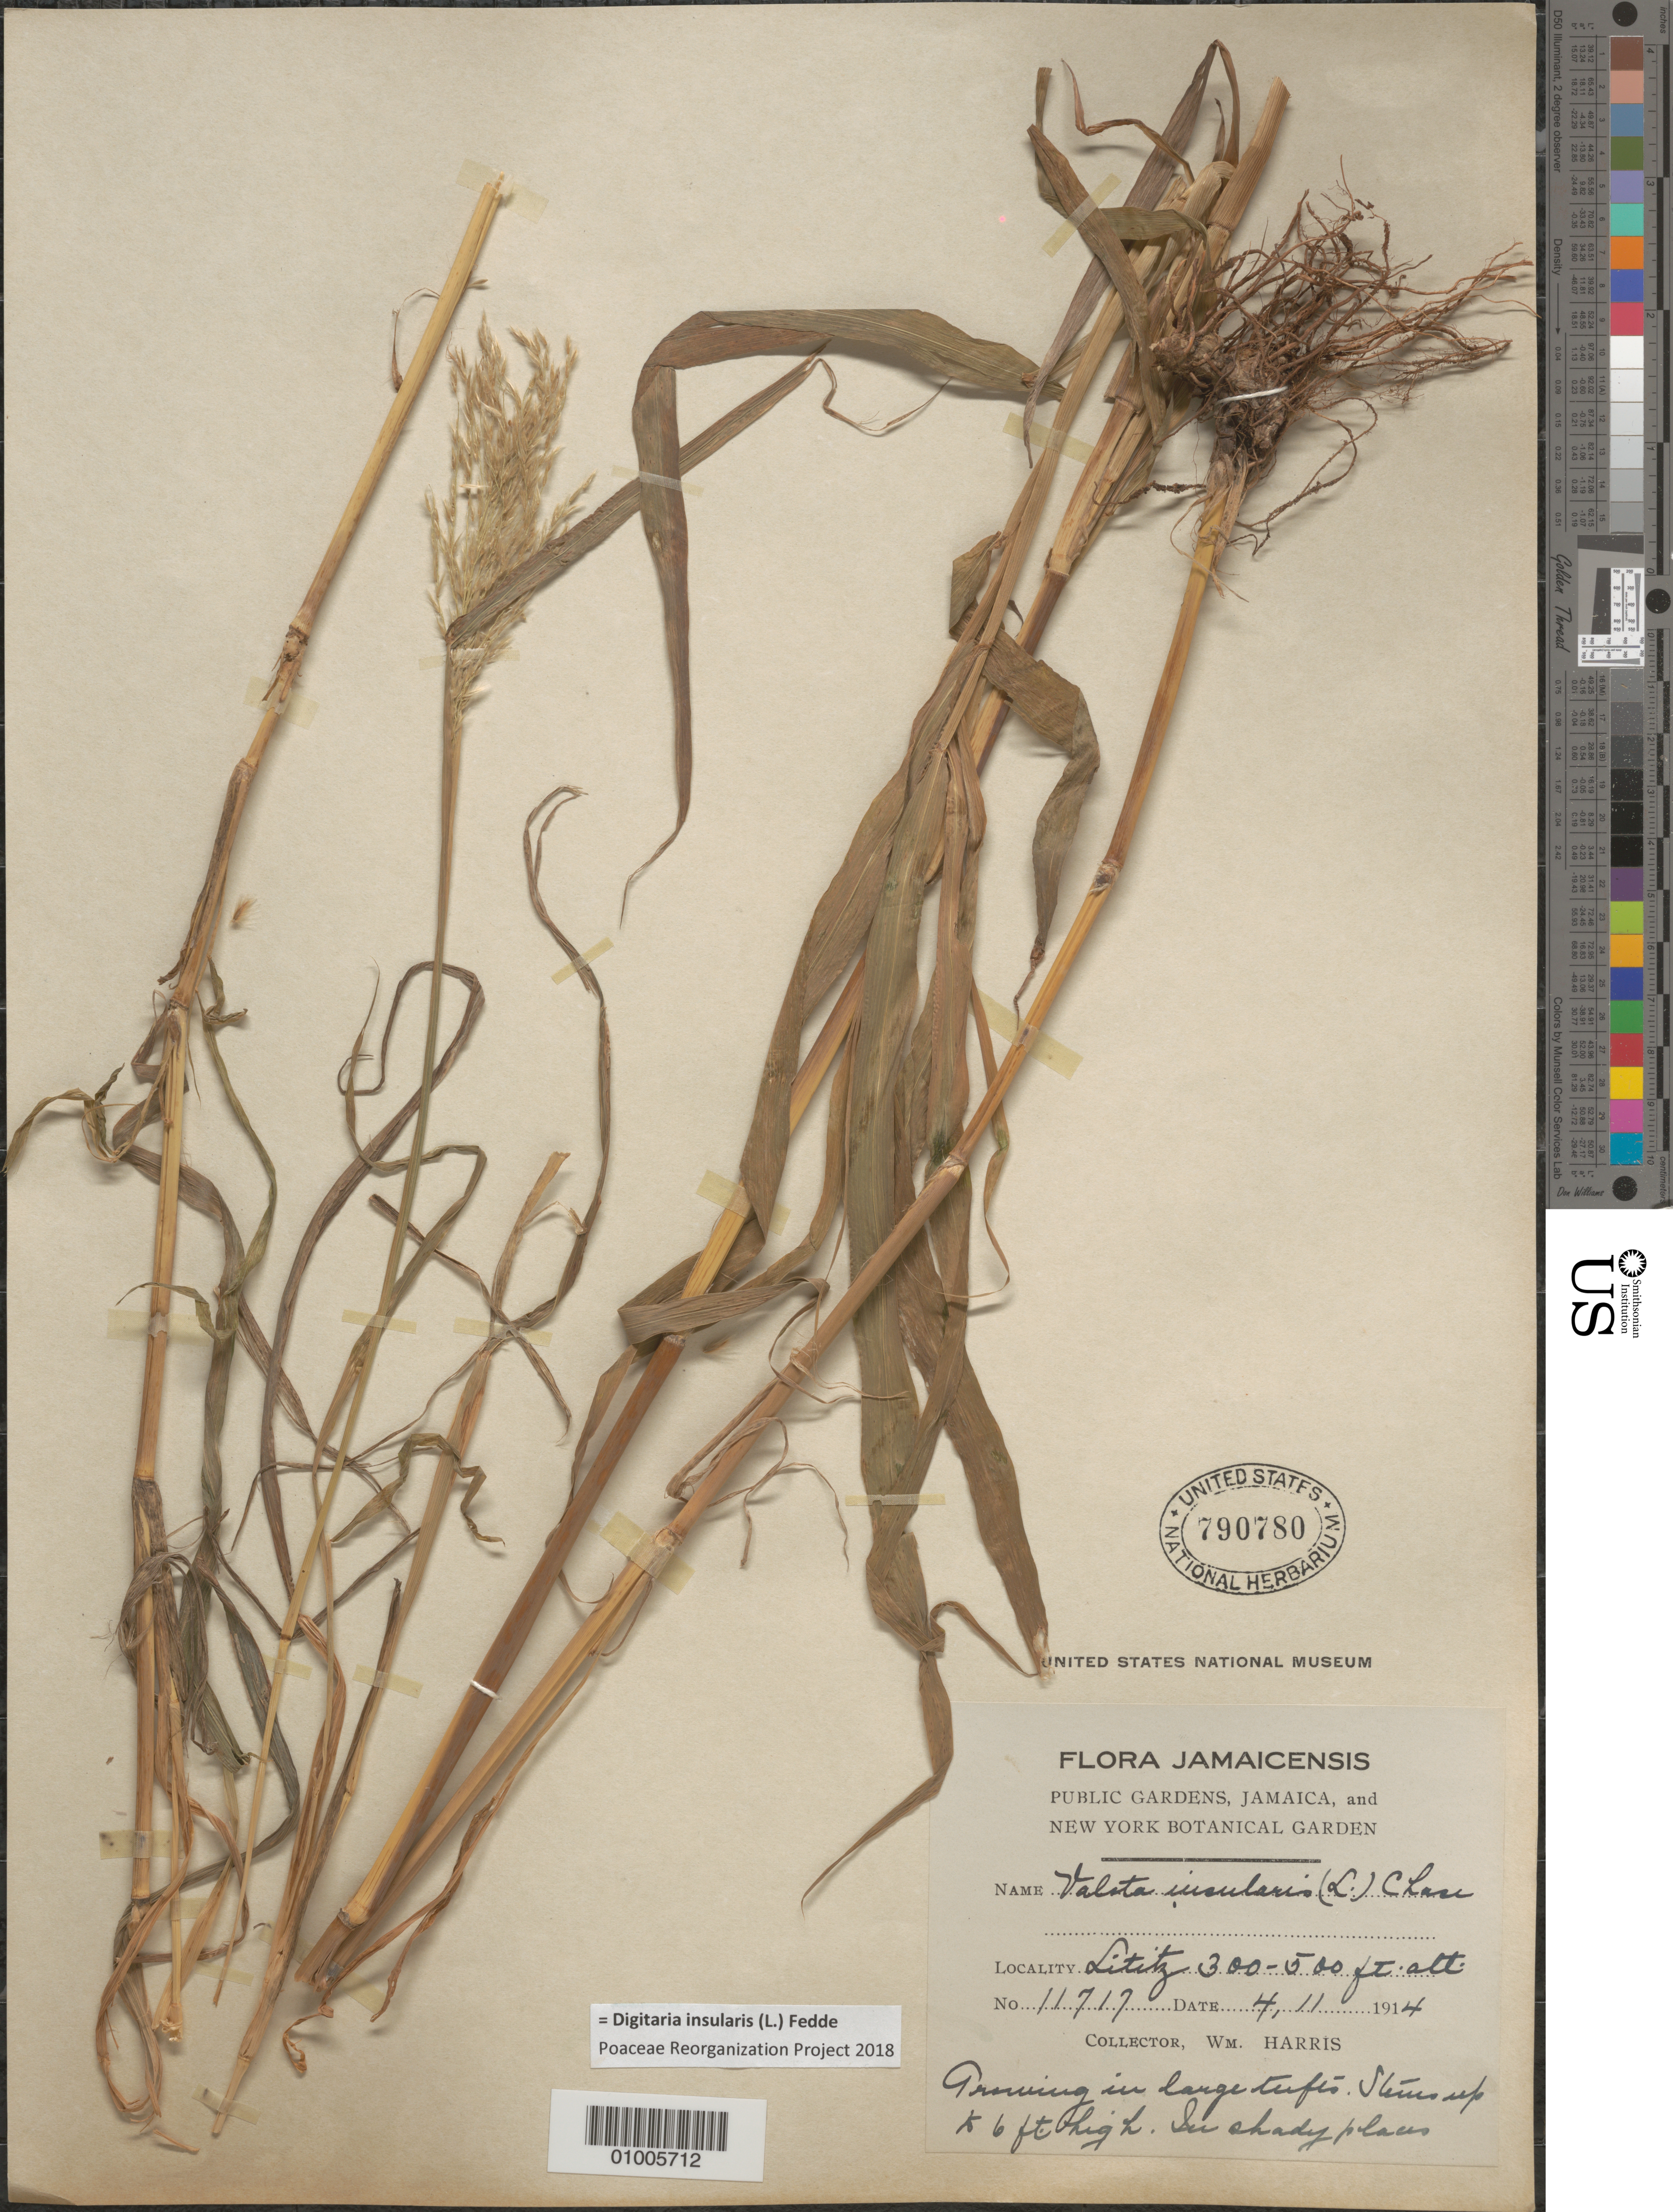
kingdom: Plantae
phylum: Tracheophyta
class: Liliopsida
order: Poales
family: Poaceae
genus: Digitaria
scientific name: Digitaria insularis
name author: (L.) Mez ex Ekman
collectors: W. H. Harris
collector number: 11717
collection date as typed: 04 Nov 1914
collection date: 1914-11-04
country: Jamaica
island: Jamaica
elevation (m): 91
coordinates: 0 N, 0 E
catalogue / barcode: US 790780